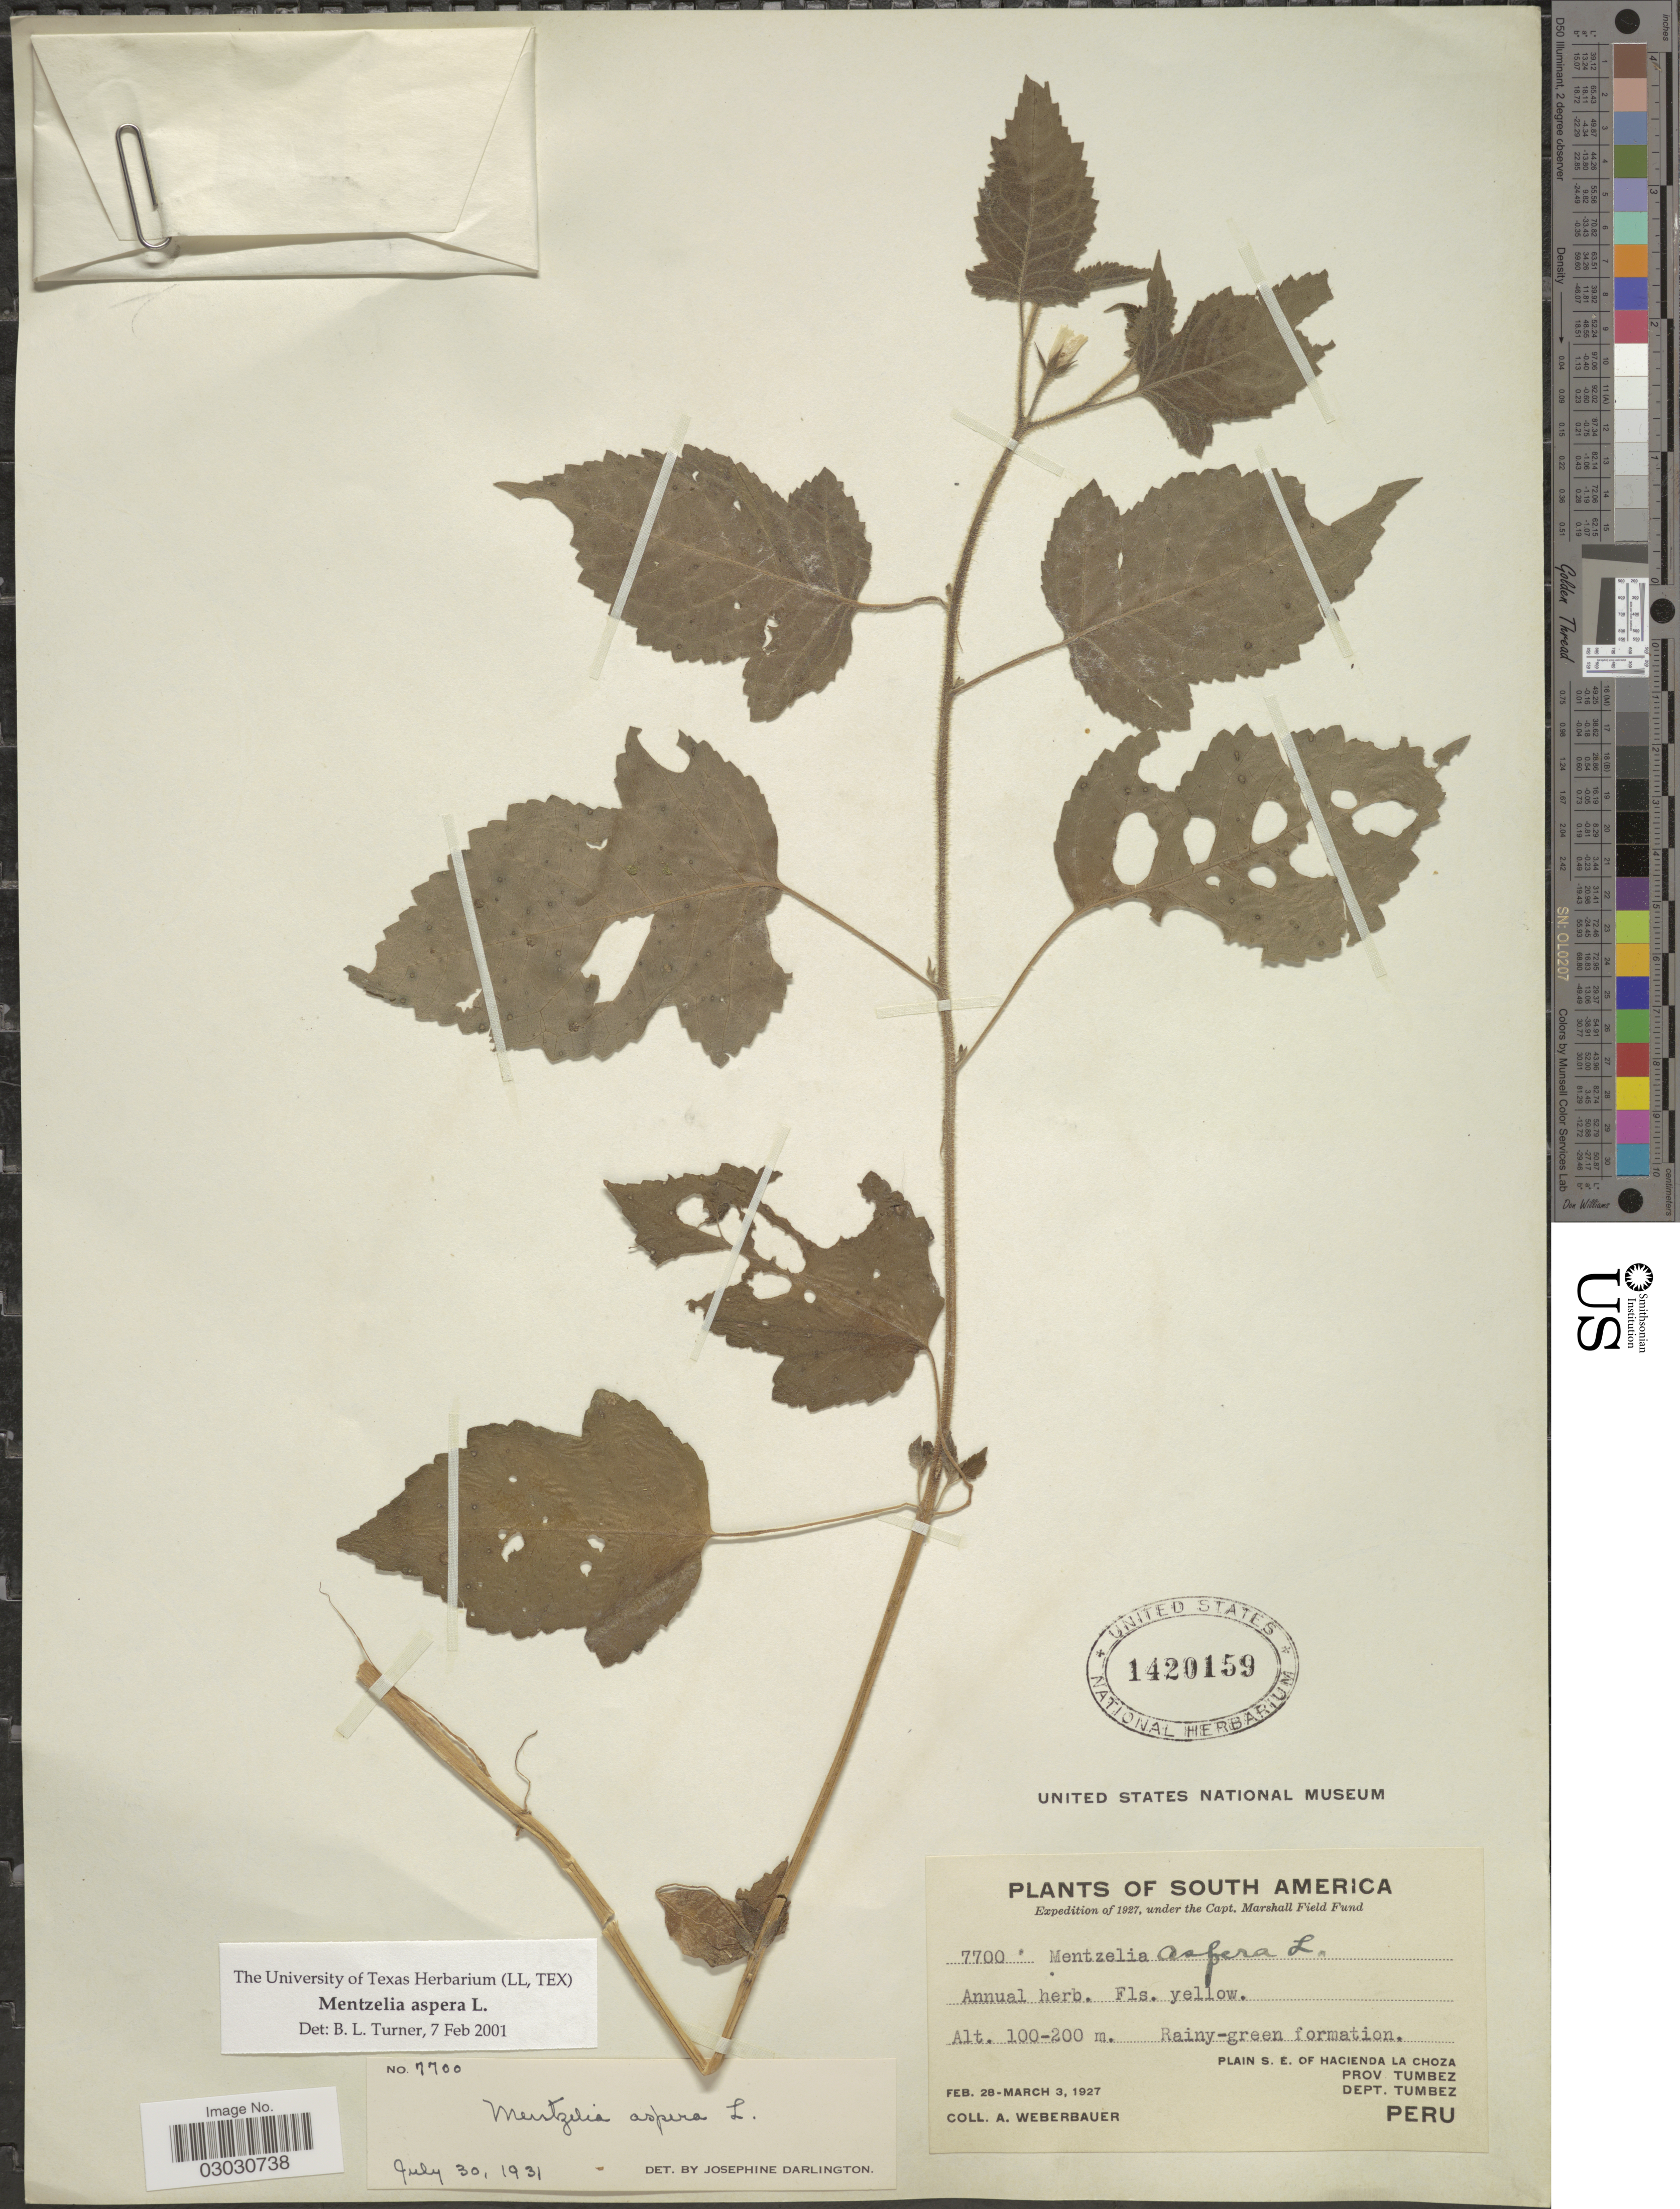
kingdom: Plantae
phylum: Tracheophyta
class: Magnoliopsida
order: Cornales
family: Loasaceae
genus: Mentzelia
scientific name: Mentzelia aspera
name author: L.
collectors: A. Weberbauer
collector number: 7700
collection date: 1927-02-28/1927-03-03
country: Peru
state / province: Tumbes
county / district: Tumbes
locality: Plain S. E. of Hacienda La Choza. Prov Tumbez. Dept. Tumbez.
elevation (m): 100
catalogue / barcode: US 1420159